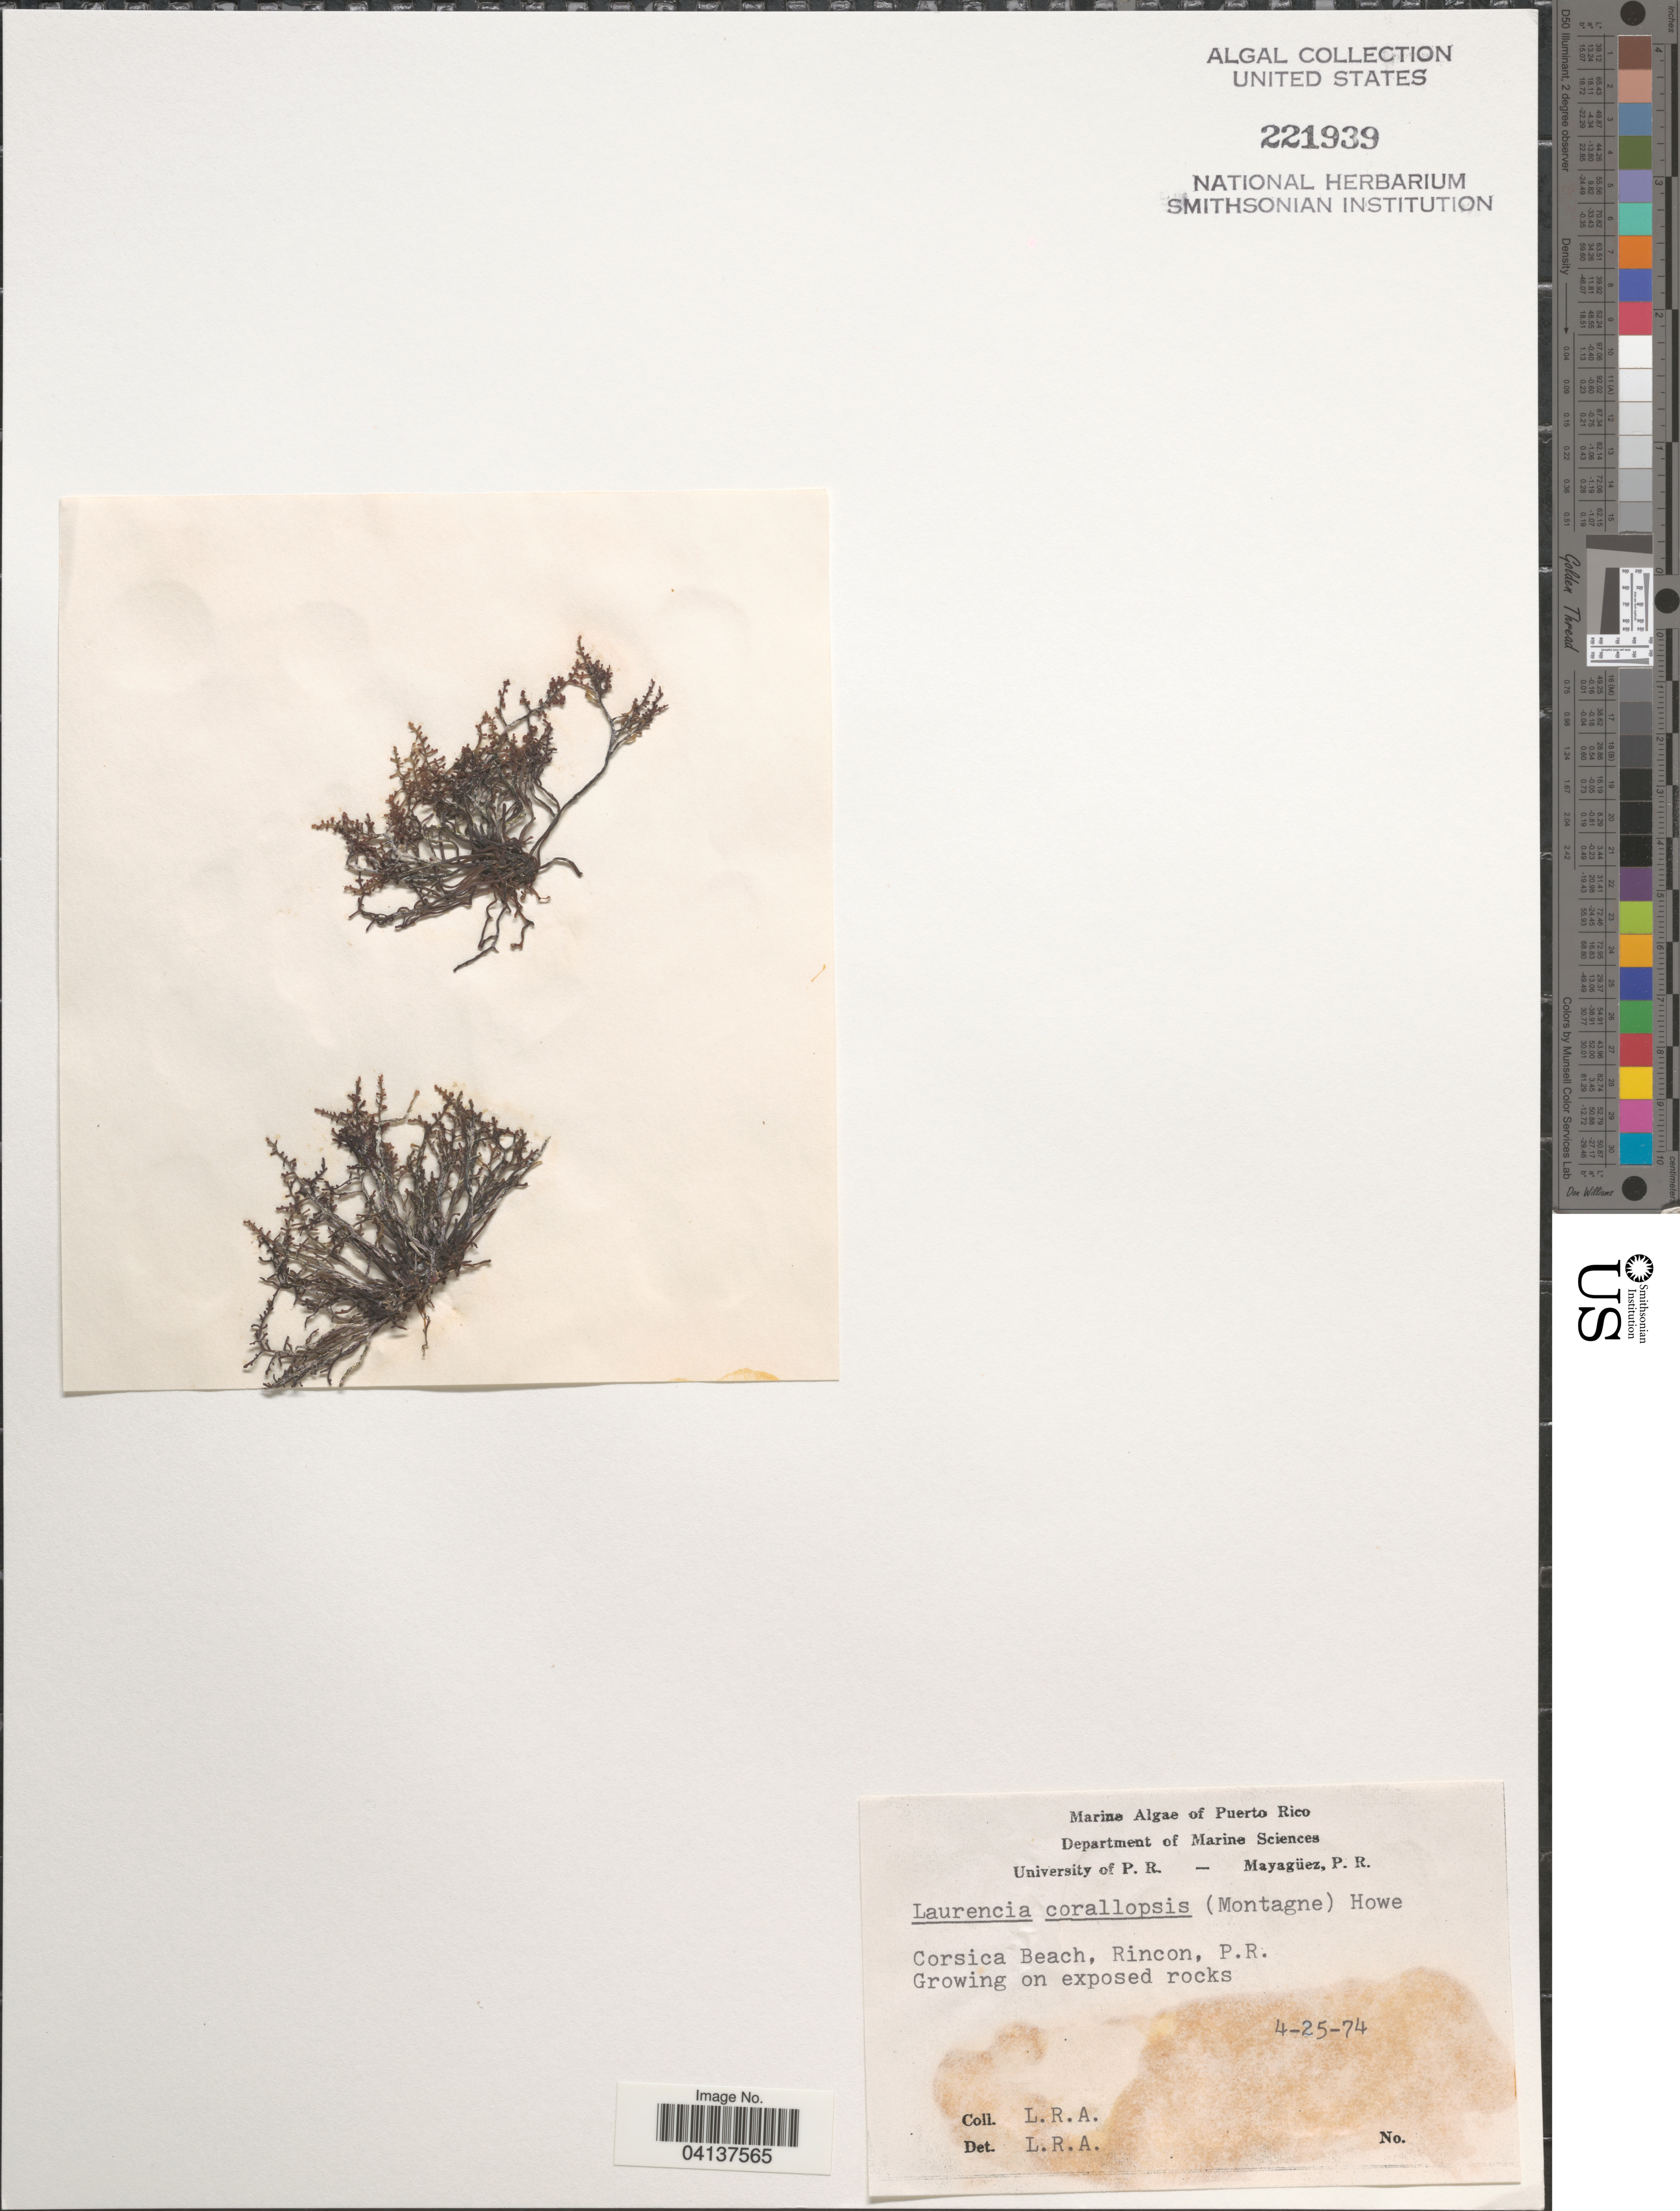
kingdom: Plantae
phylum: Rhodophyta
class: Florideophyceae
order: Ceramiales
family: Rhodomelaceae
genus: Palisada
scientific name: Palisada corallopsis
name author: (Montagne) Sentíes et al.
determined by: Algae name updating Project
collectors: L. R. A.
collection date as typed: Transcribed d/m/y: 25/4/74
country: Puerto Rico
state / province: Rincón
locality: Corsica Beach.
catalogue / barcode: US 221939